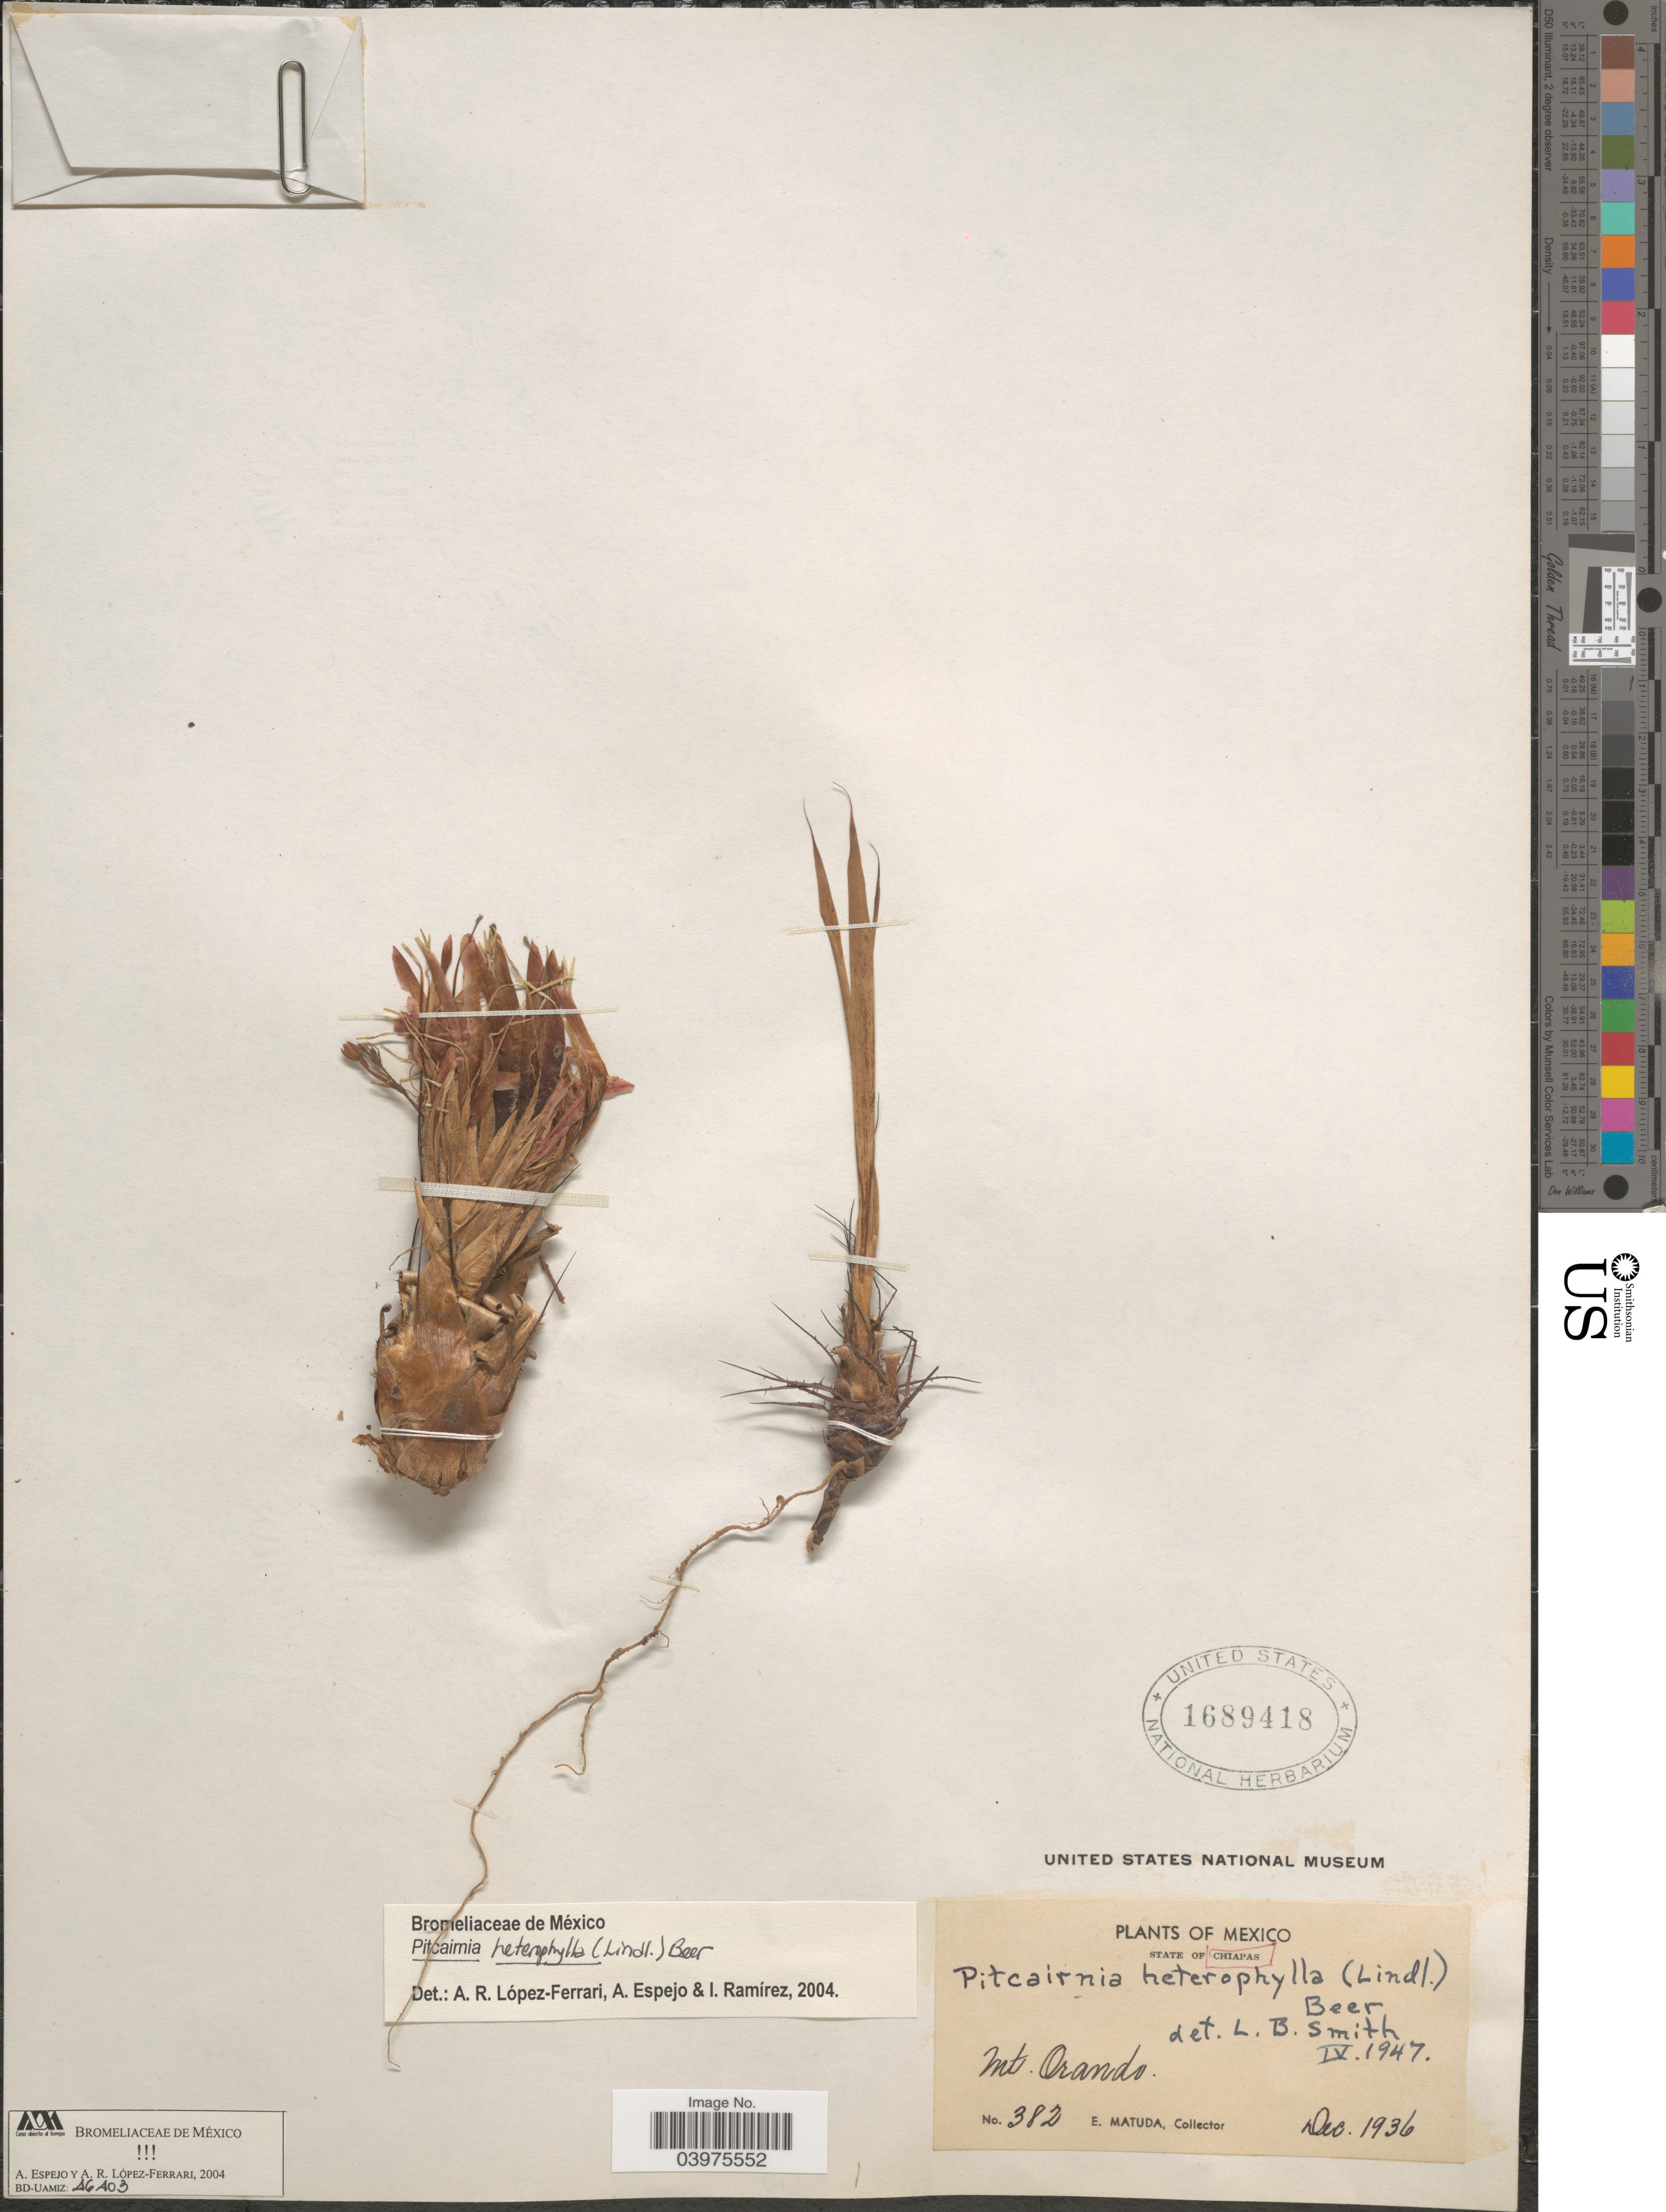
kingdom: Plantae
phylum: Tracheophyta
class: Liliopsida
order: Poales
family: Bromeliaceae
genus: Pitcairnia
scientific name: Pitcairnia heterophylla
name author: (Lindl.) Beer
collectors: E. Matuda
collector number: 382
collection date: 1936-12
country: Mexico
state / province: Chiapas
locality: Mt. Orando.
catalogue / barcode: US 1689418